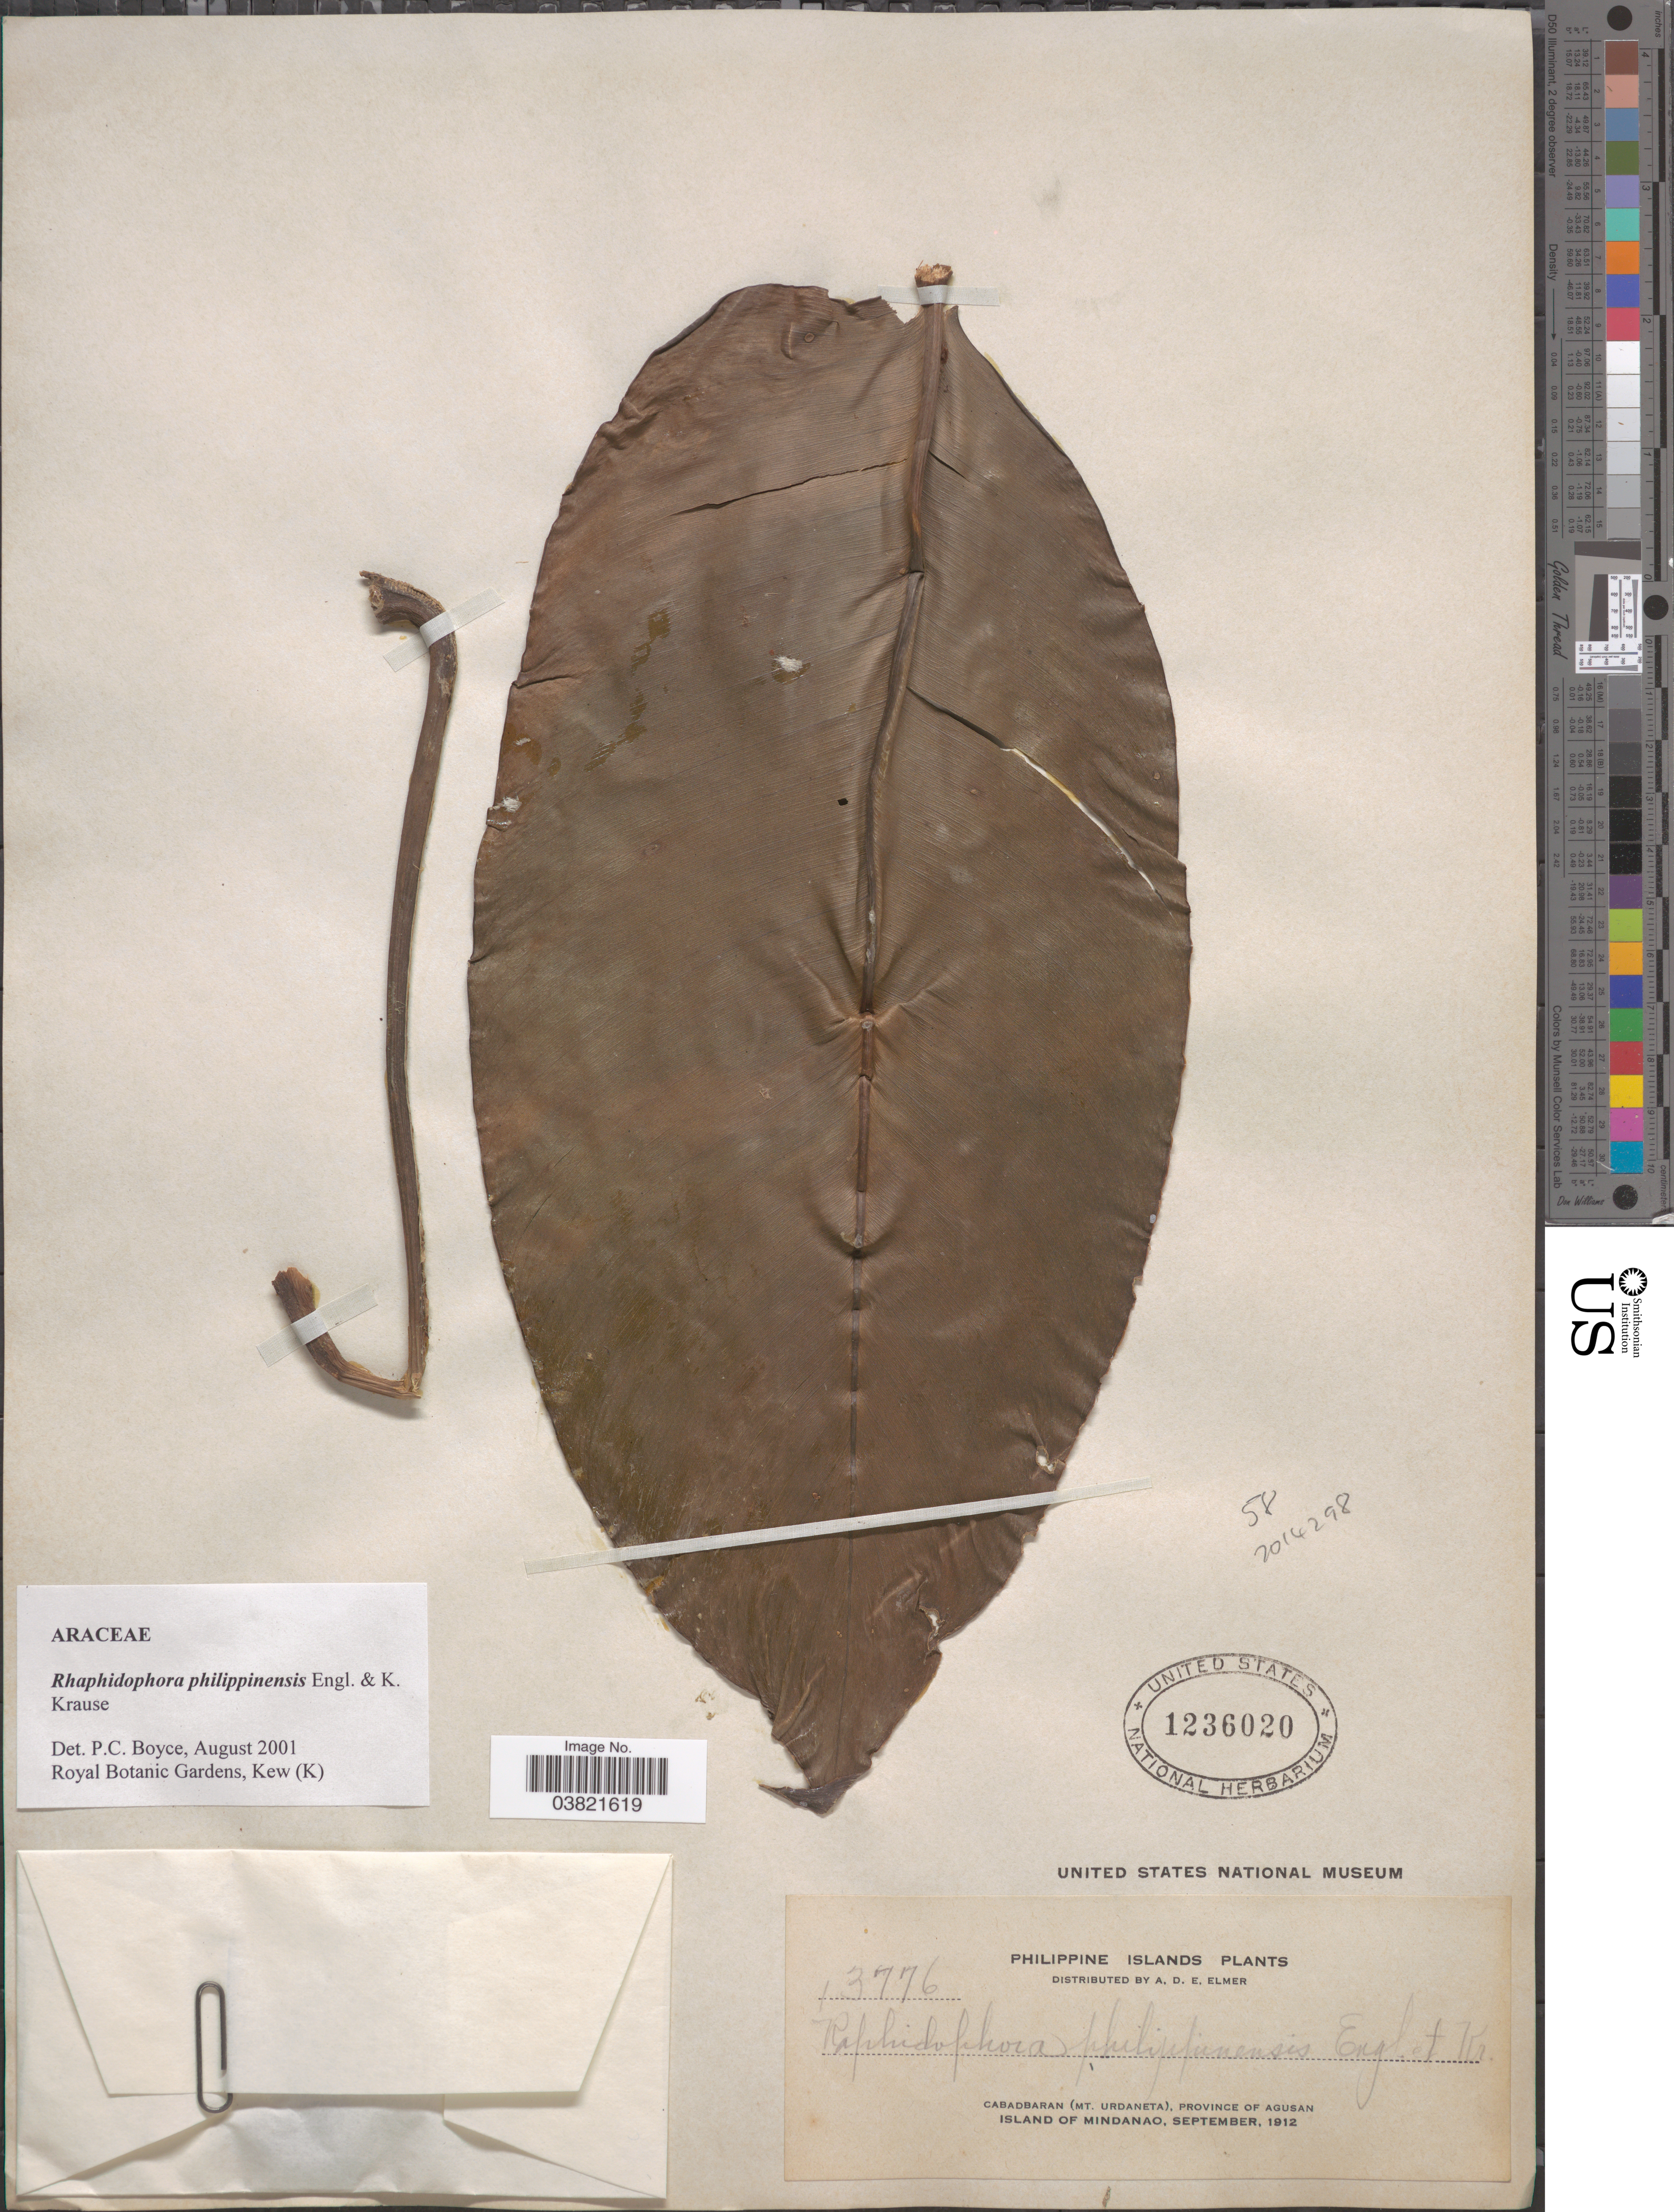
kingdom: Plantae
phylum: Tracheophyta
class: Liliopsida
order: Alismatales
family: Araceae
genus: Rhaphidophora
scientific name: Rhaphidophora philippinensis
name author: Engl. & K. Krause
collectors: A. D. E. Elmer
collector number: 13776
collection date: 1912-09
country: Philippines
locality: Philippine Islands. Cabadbaran (Mt. Urdaneta), Province of Agusan. Island of Mindanao.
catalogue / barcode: US 1236020